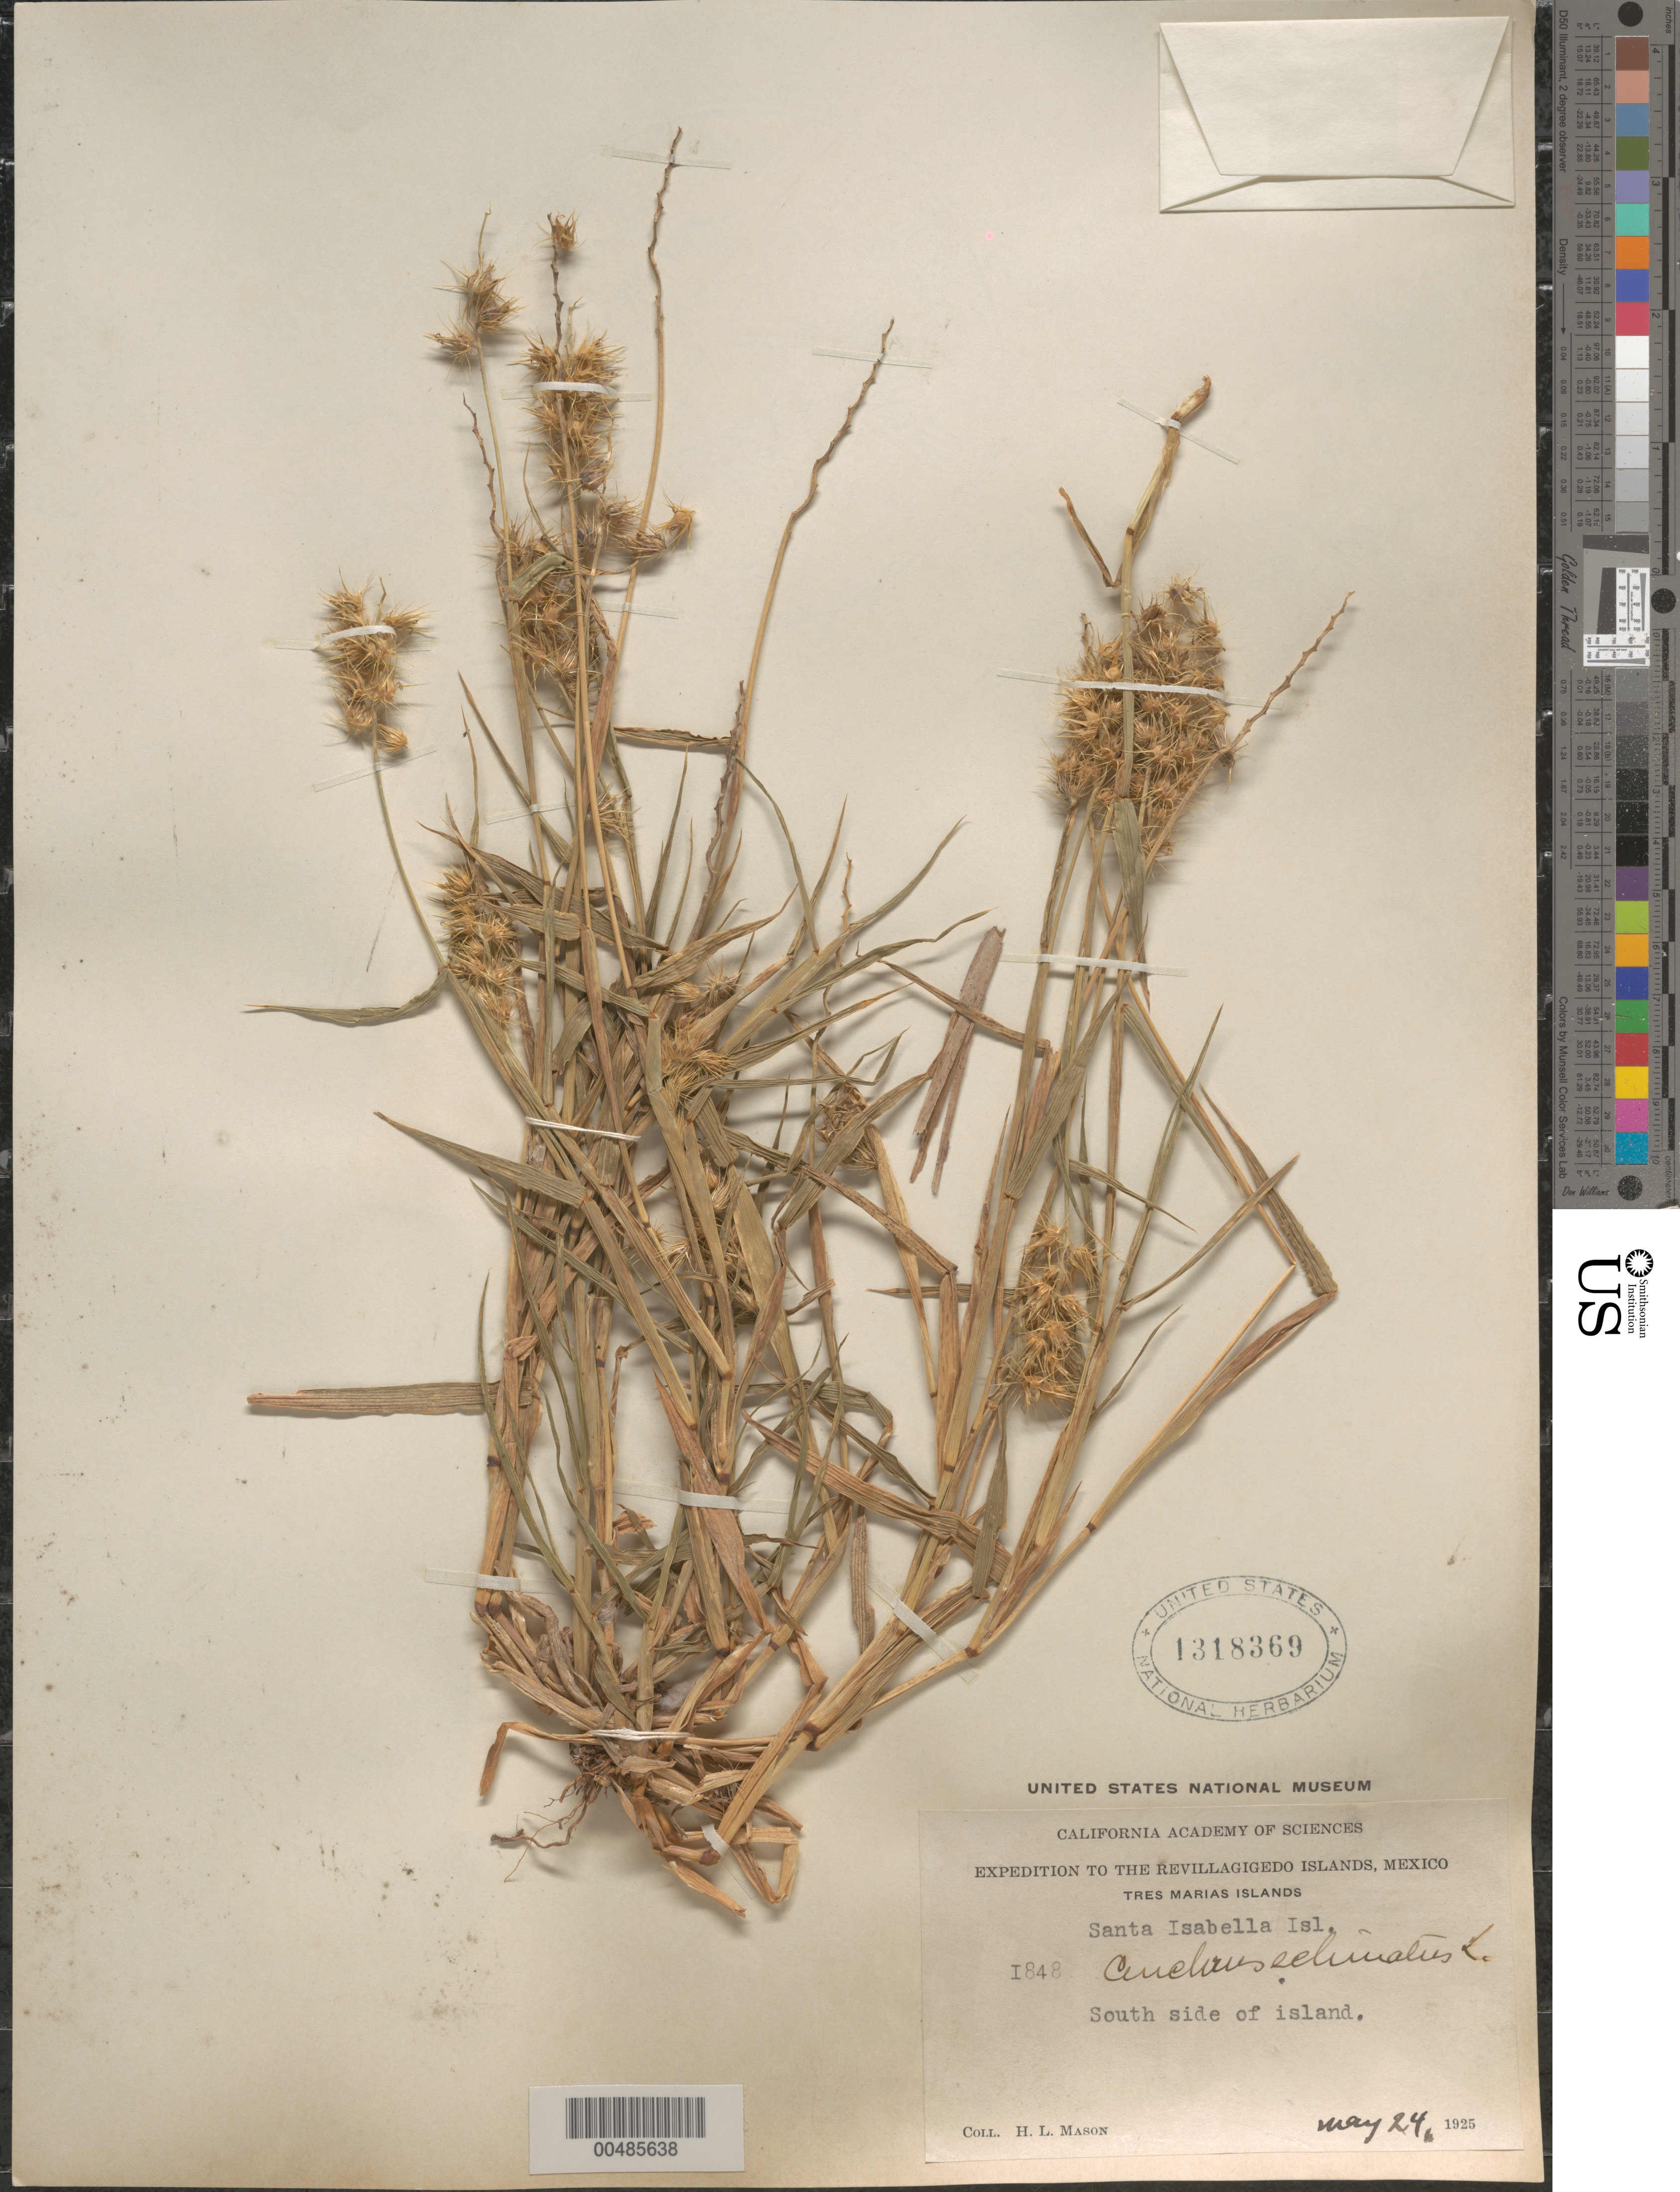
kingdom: Plantae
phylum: Tracheophyta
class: Liliopsida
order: Poales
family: Poaceae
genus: Cenchrus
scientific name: Cenchrus echinatus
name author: L.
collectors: H. L. Mason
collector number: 1848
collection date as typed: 24 May 1925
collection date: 1925-05-24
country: Mexico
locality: Tres Marias Islands, Revillagigedo Islands, Santa Isabella Island, S side of Island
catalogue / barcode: US 1318369